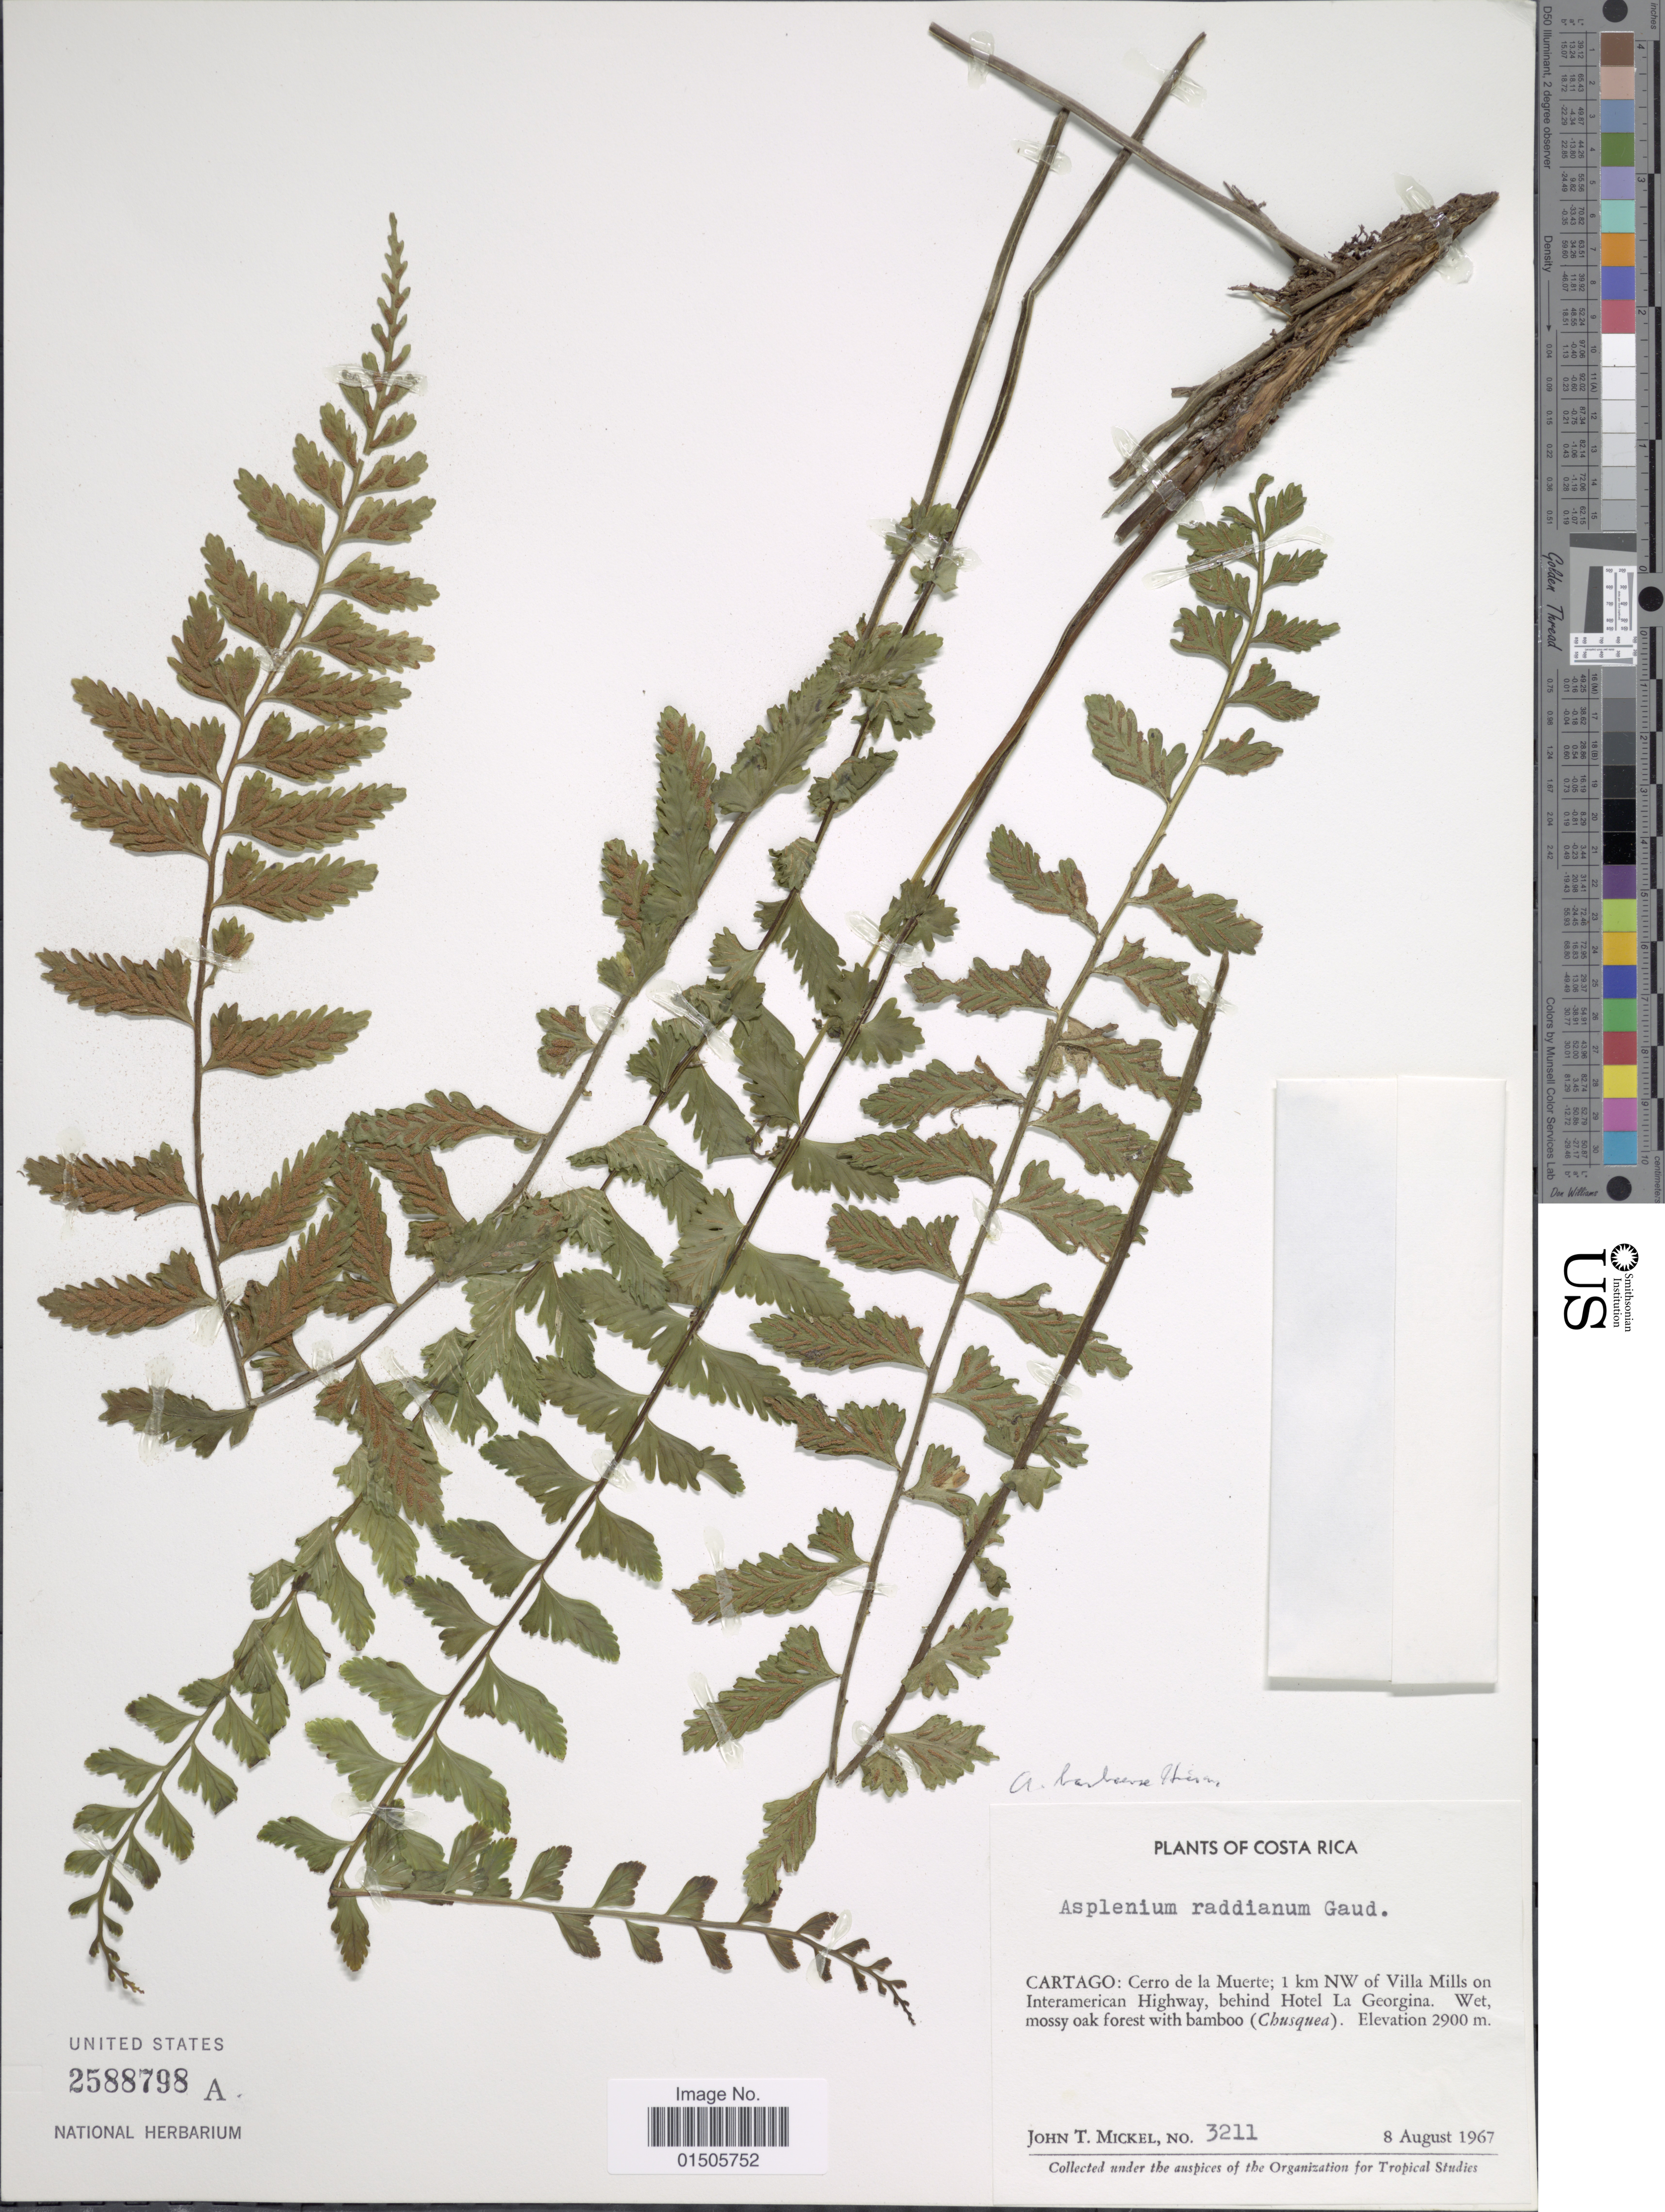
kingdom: Plantae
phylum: Tracheophyta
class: Polypodiopsida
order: Polypodiales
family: Aspleniaceae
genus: Asplenium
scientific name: Asplenium barbaense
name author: Hieron.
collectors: J. T. Mickel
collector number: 3211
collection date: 1967-08-08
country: Costa Rica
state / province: Cartago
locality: Cerro de la Muerte; 1 km NW of Villa Mills on Interamerican Highway, behind Hotel La Georgina. Wet mossy oak forest with bamboo (Chusquea)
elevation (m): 2900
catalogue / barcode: US 2588798A